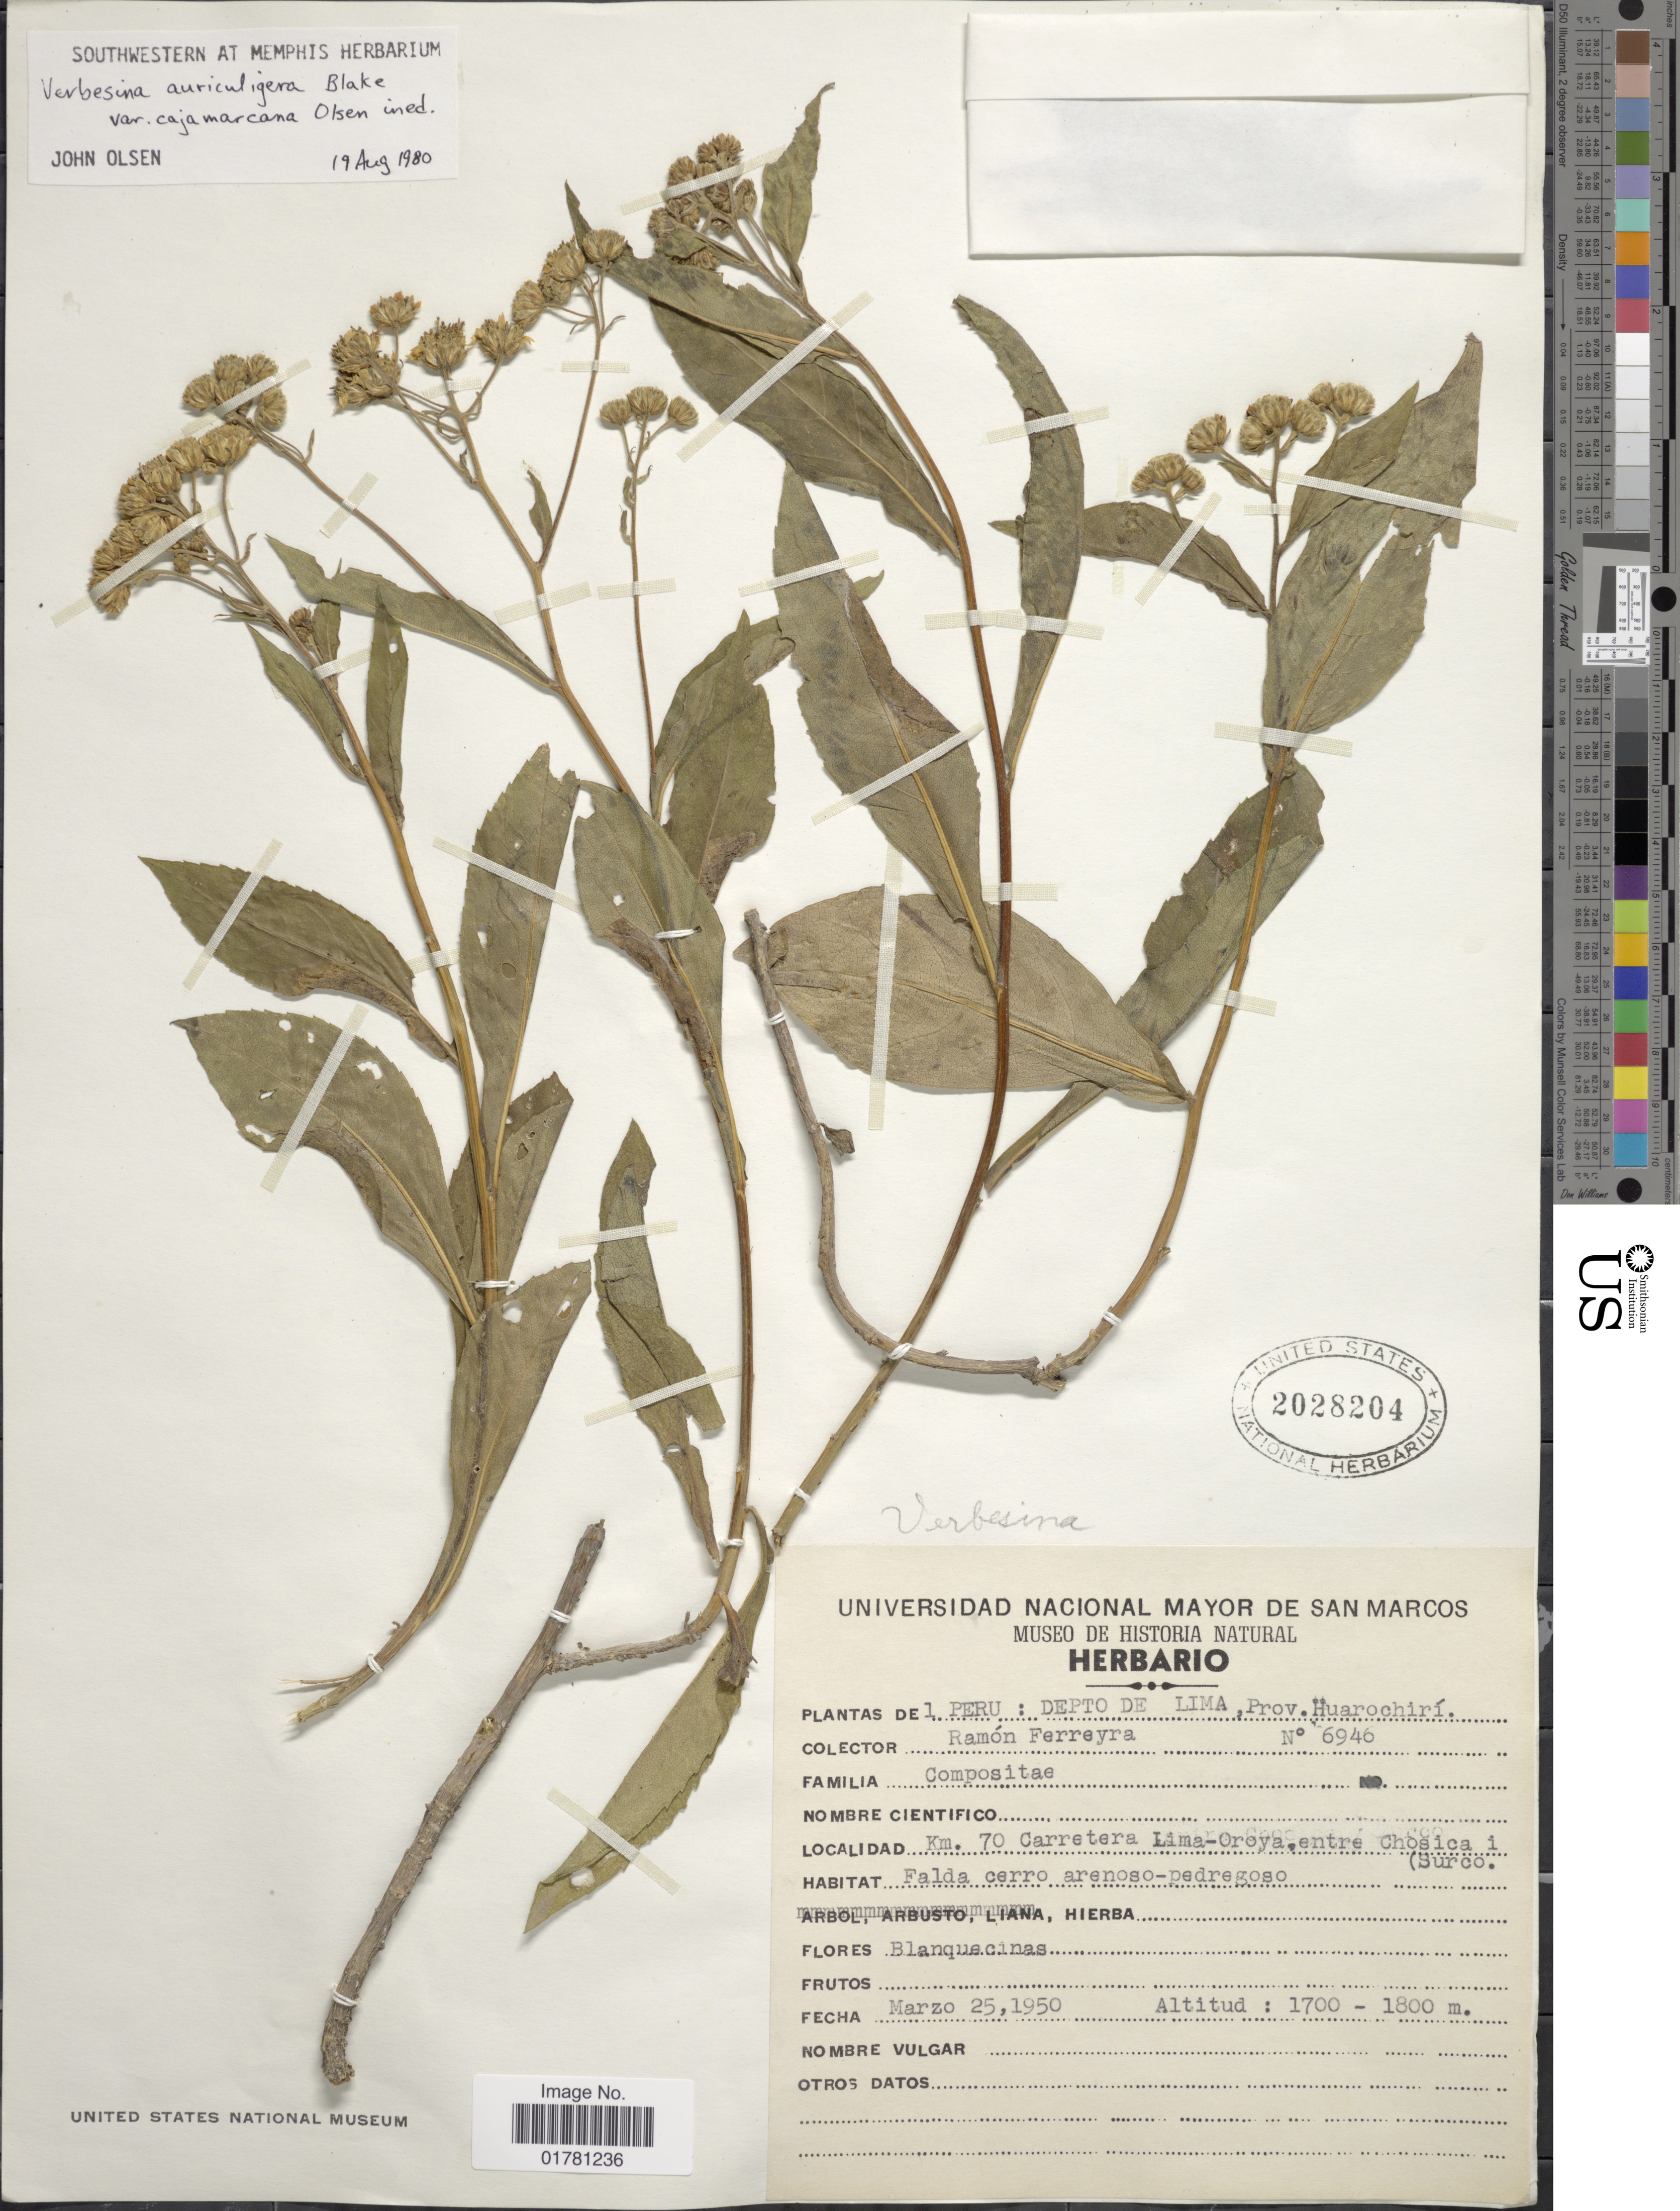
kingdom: Plantae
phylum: Tracheophyta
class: Magnoliopsida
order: Asterales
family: Asteraceae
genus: Verbesina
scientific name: Verbesina saubinetioides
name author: S.F. Blake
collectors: R. A. Ferreyra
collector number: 6946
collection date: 1950-03-25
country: Peru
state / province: Lima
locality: Depto de Lima, Prov. Huarochirí, Km 70 Carretera Lima-Oroya, entre Chosica i Surco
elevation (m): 1700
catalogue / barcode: US 2028204